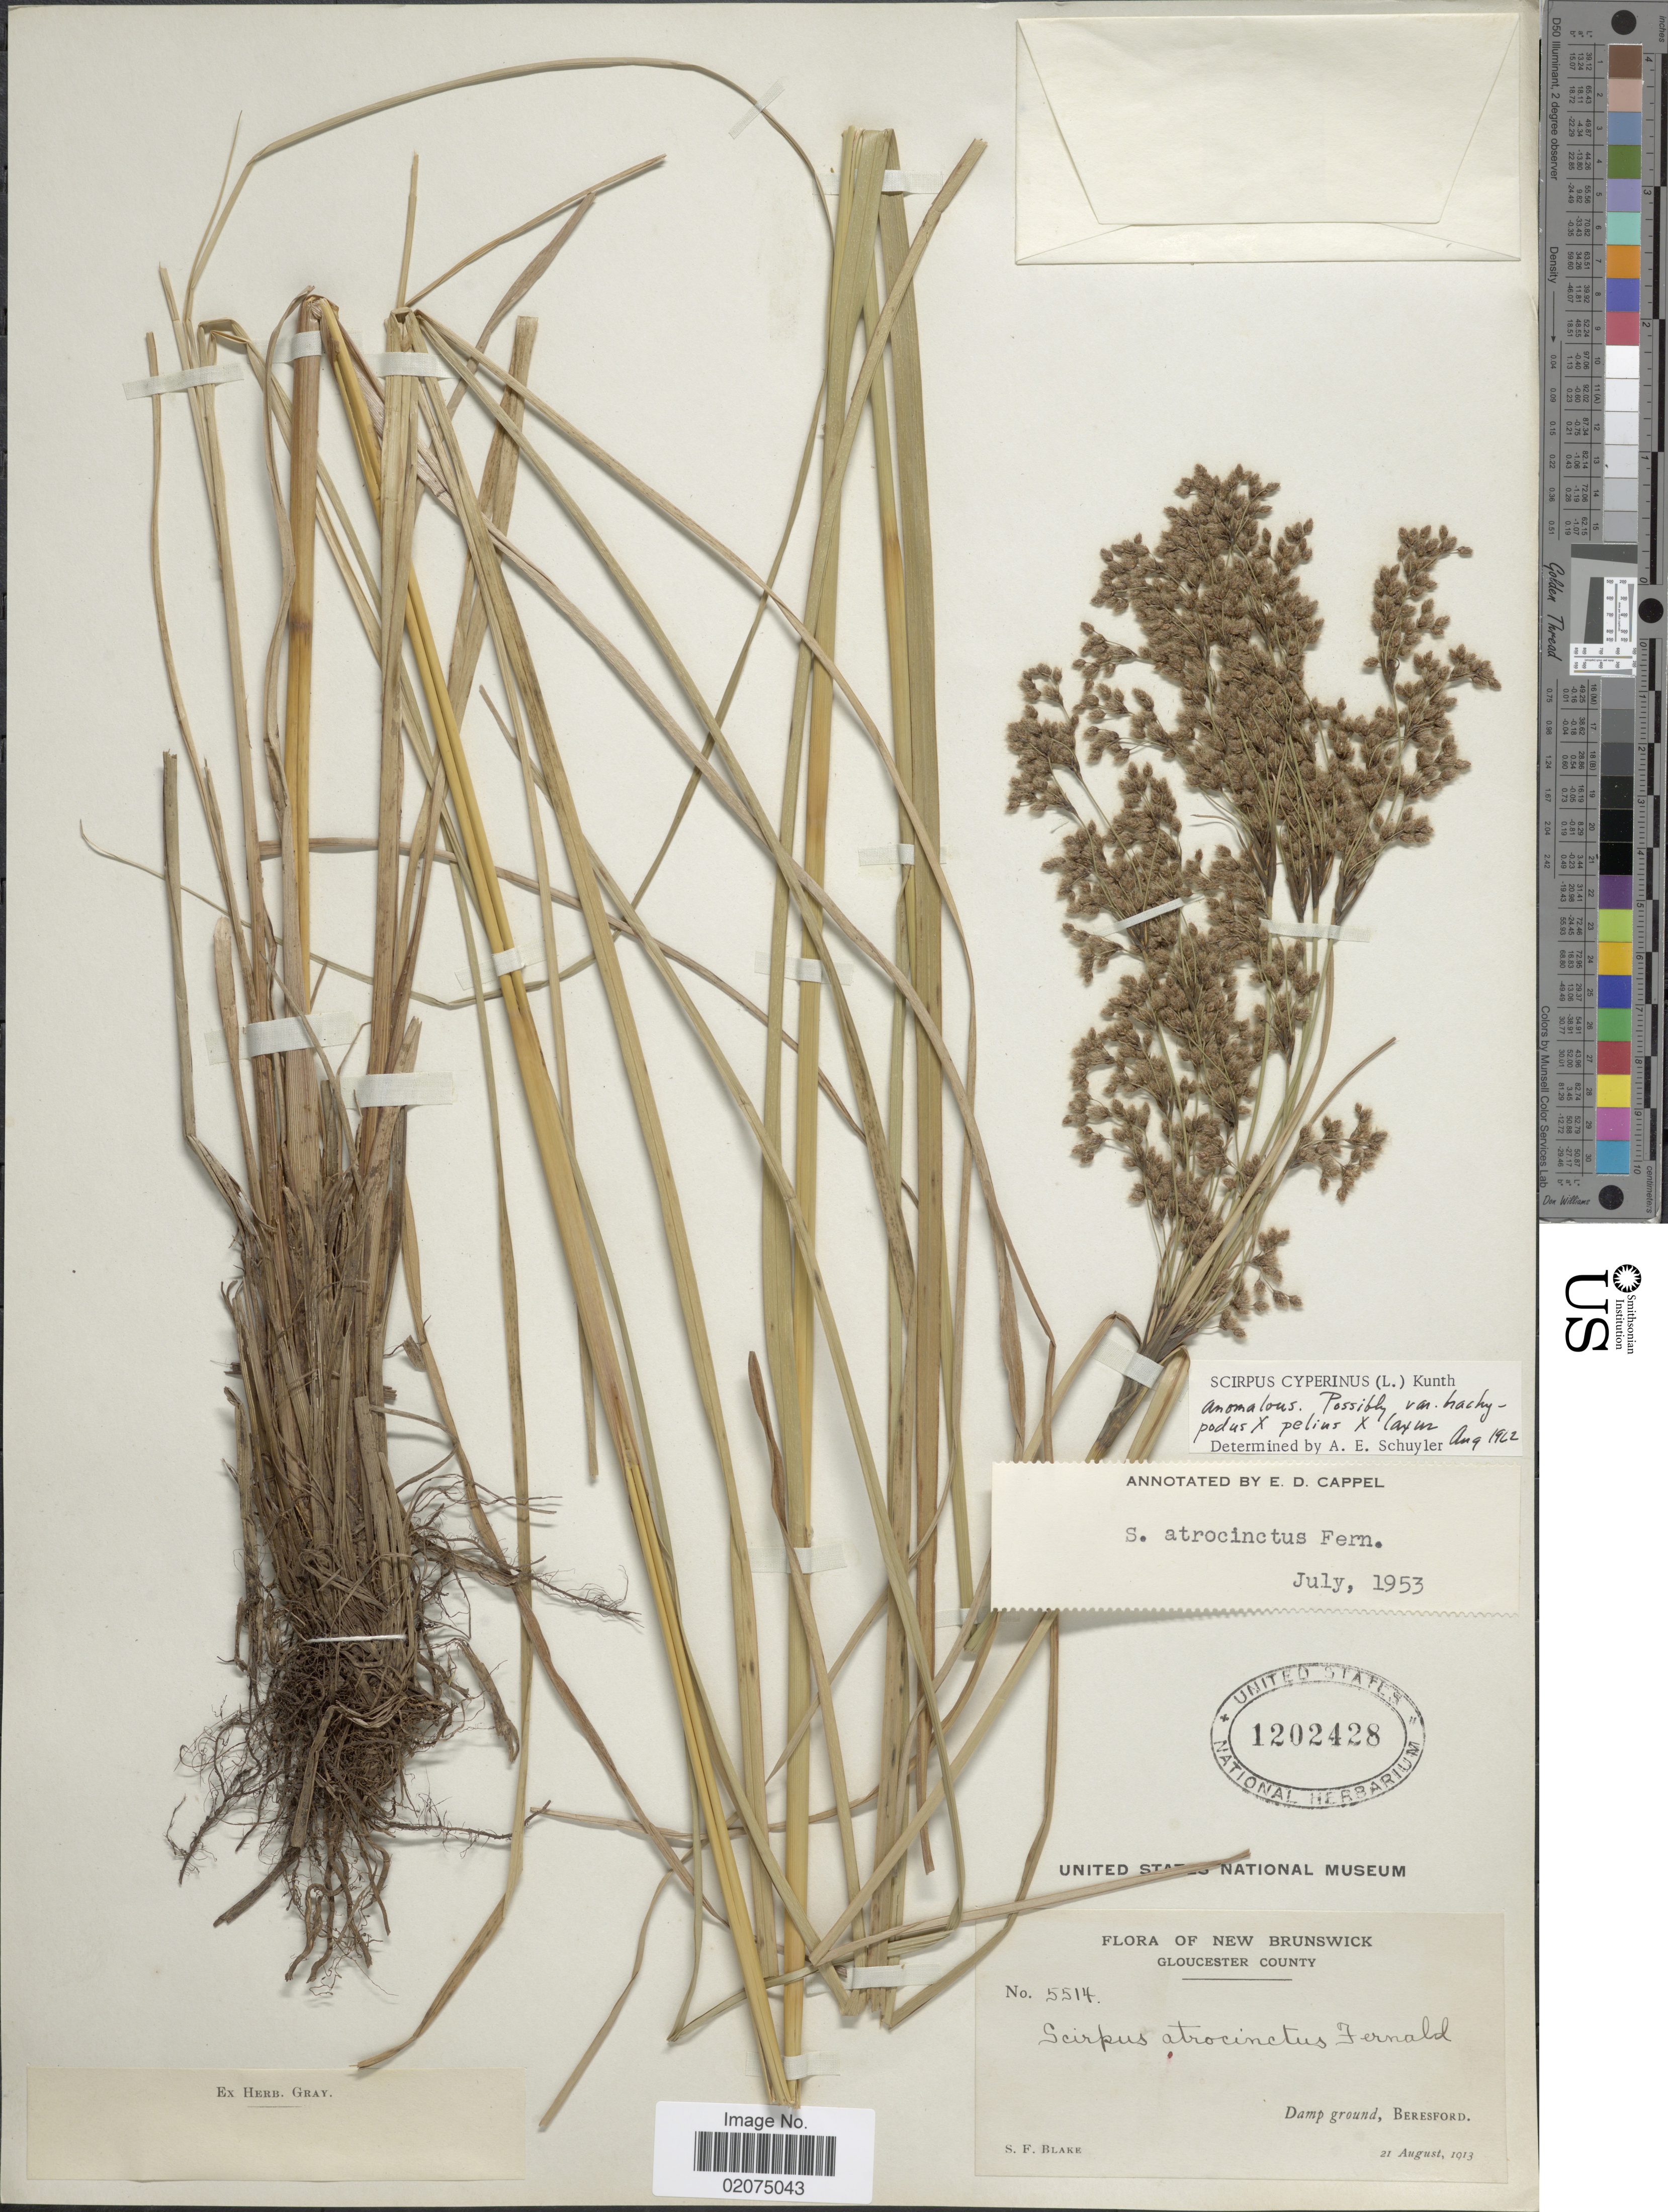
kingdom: Plantae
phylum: Tracheophyta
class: Liliopsida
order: Poales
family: Cyperaceae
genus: Scirpus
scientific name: Scirpus cyperinus (L.) Kunth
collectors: S. Blake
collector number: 5514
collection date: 1913-08-21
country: Canada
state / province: New Brunswick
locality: Gloucester County, Beresford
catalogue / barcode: US 1202428